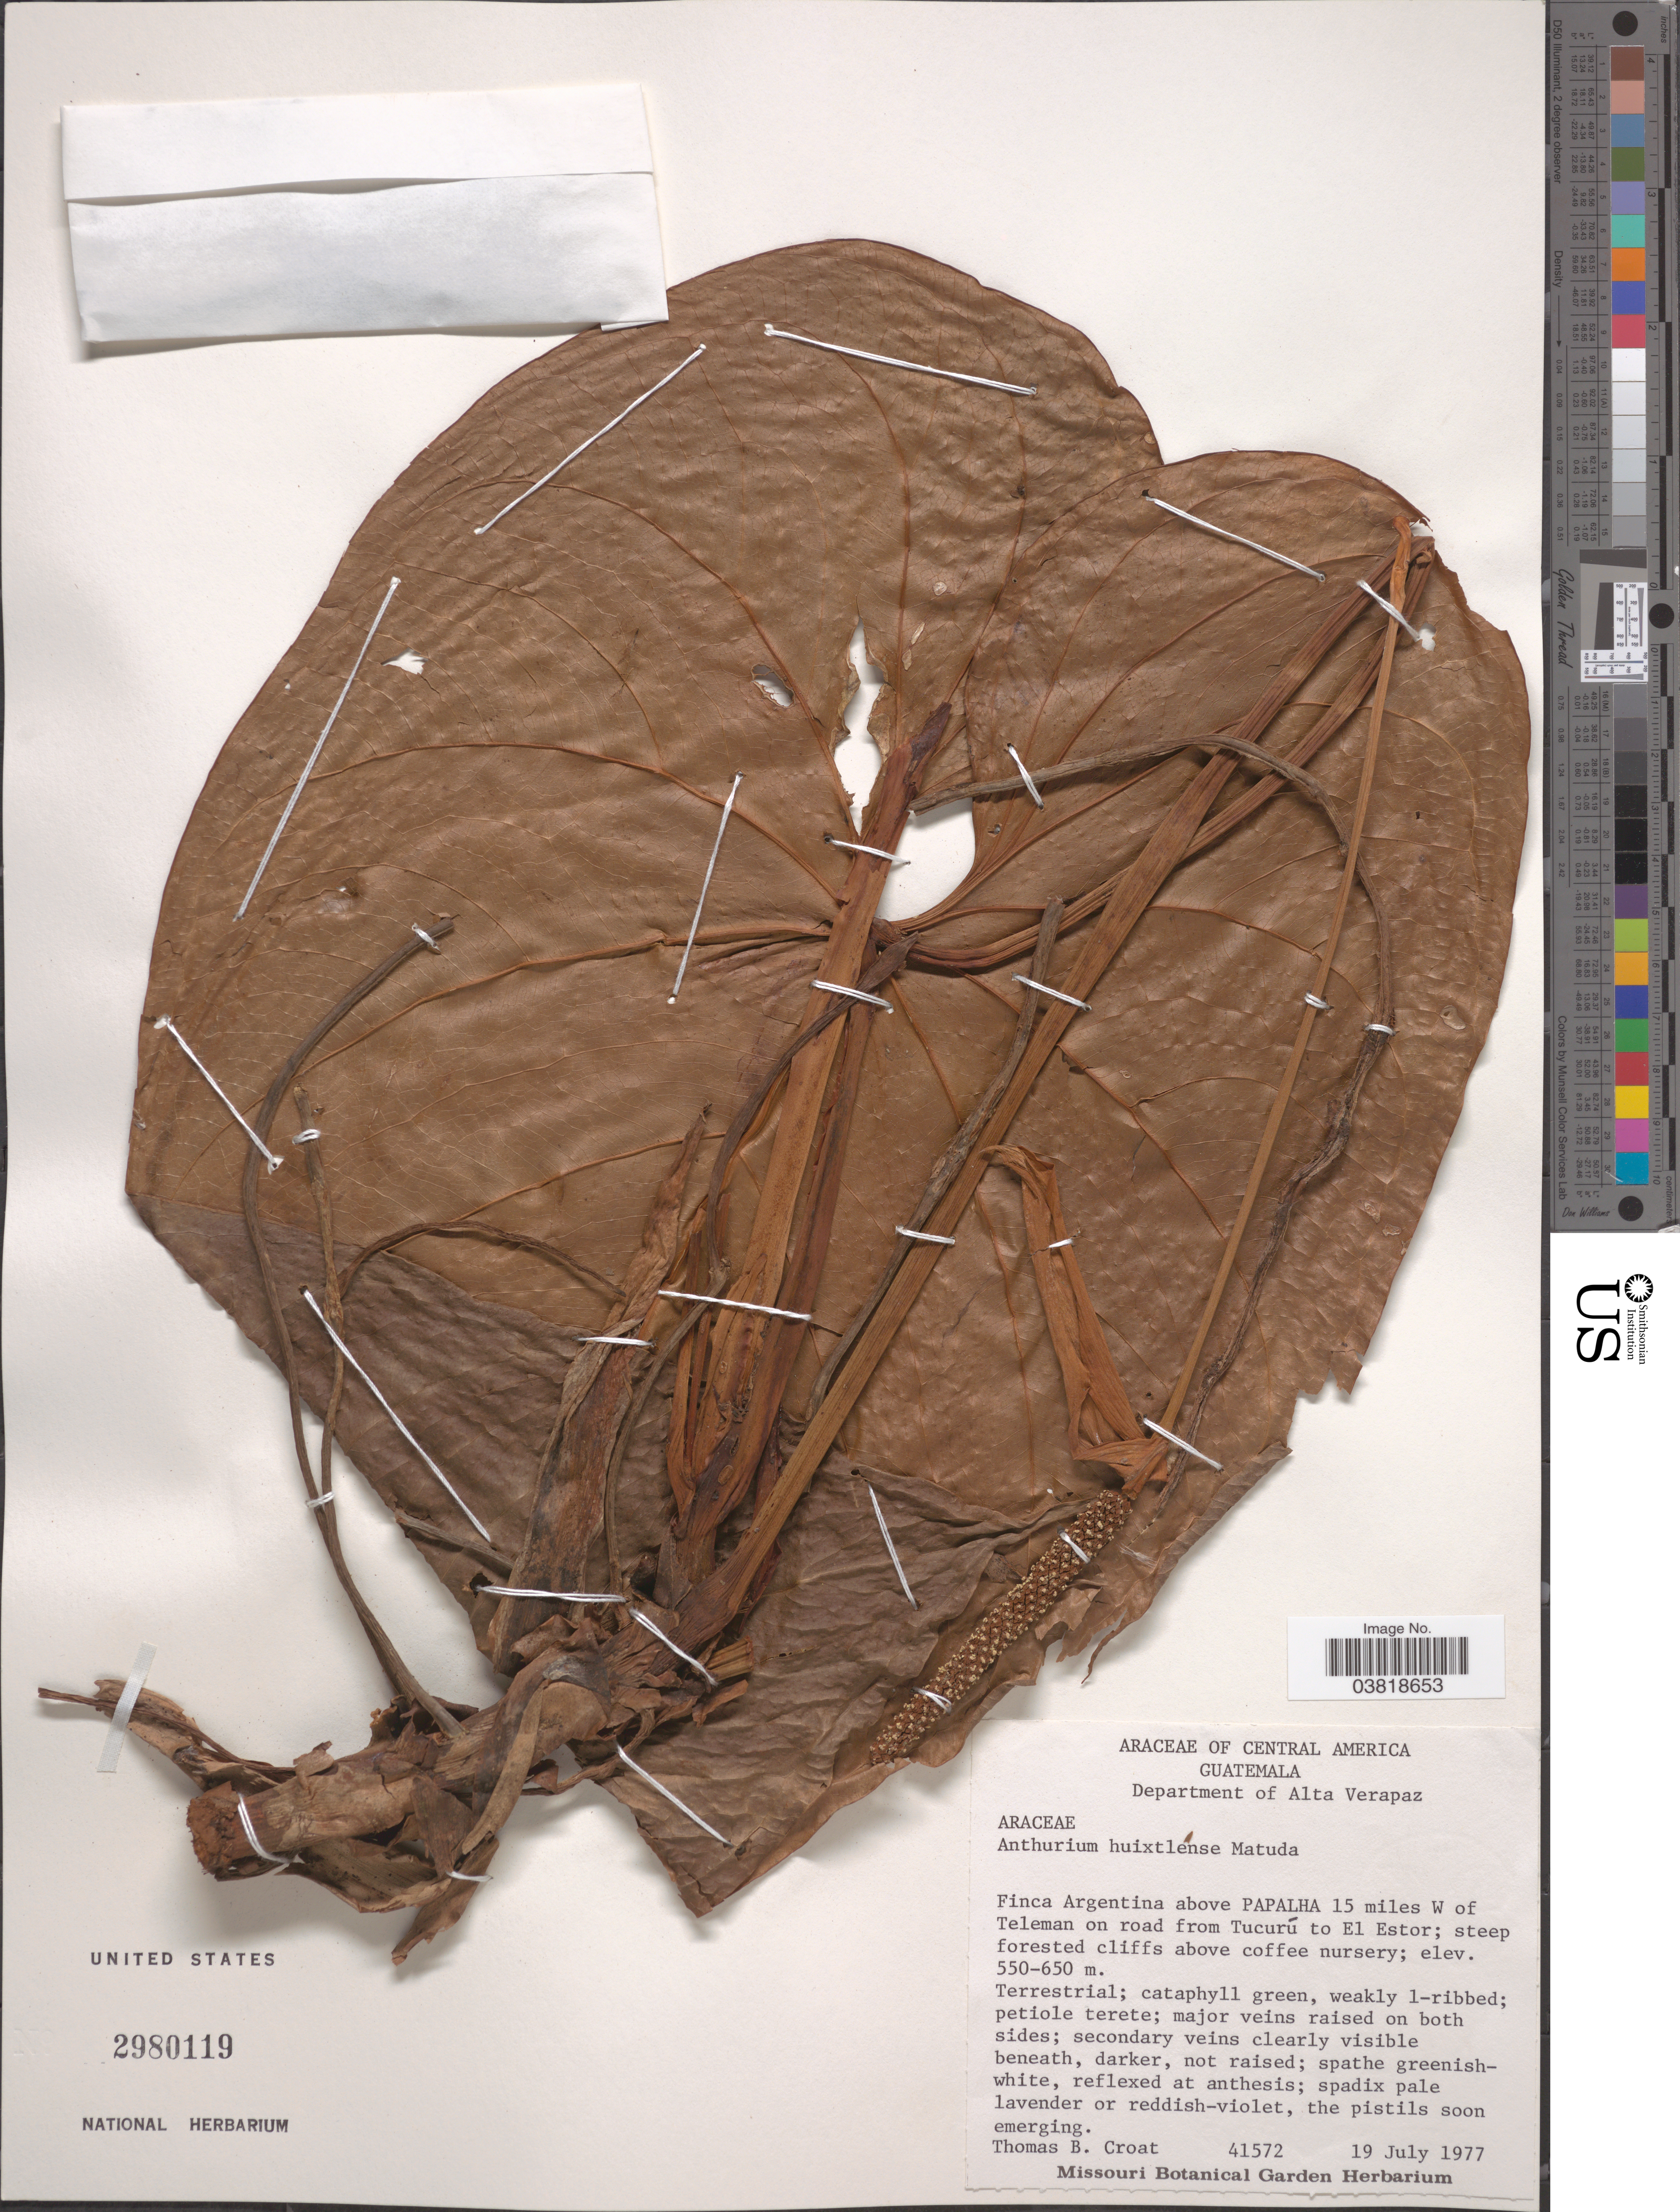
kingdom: Plantae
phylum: Tracheophyta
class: Liliopsida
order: Alismatales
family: Araceae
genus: Anthurium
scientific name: Anthurium huixtlense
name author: Matuda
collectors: T. B. Croat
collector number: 41572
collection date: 1977-07-19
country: Guatemala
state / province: Alta Verapaz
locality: Department of Alta Verapaz. Finca Argentina above Papalha 15 miles W of Teleman on road from Tucurú to El Estor; steep forested cliffs above coffee nursery.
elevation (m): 550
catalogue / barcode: US 2980119